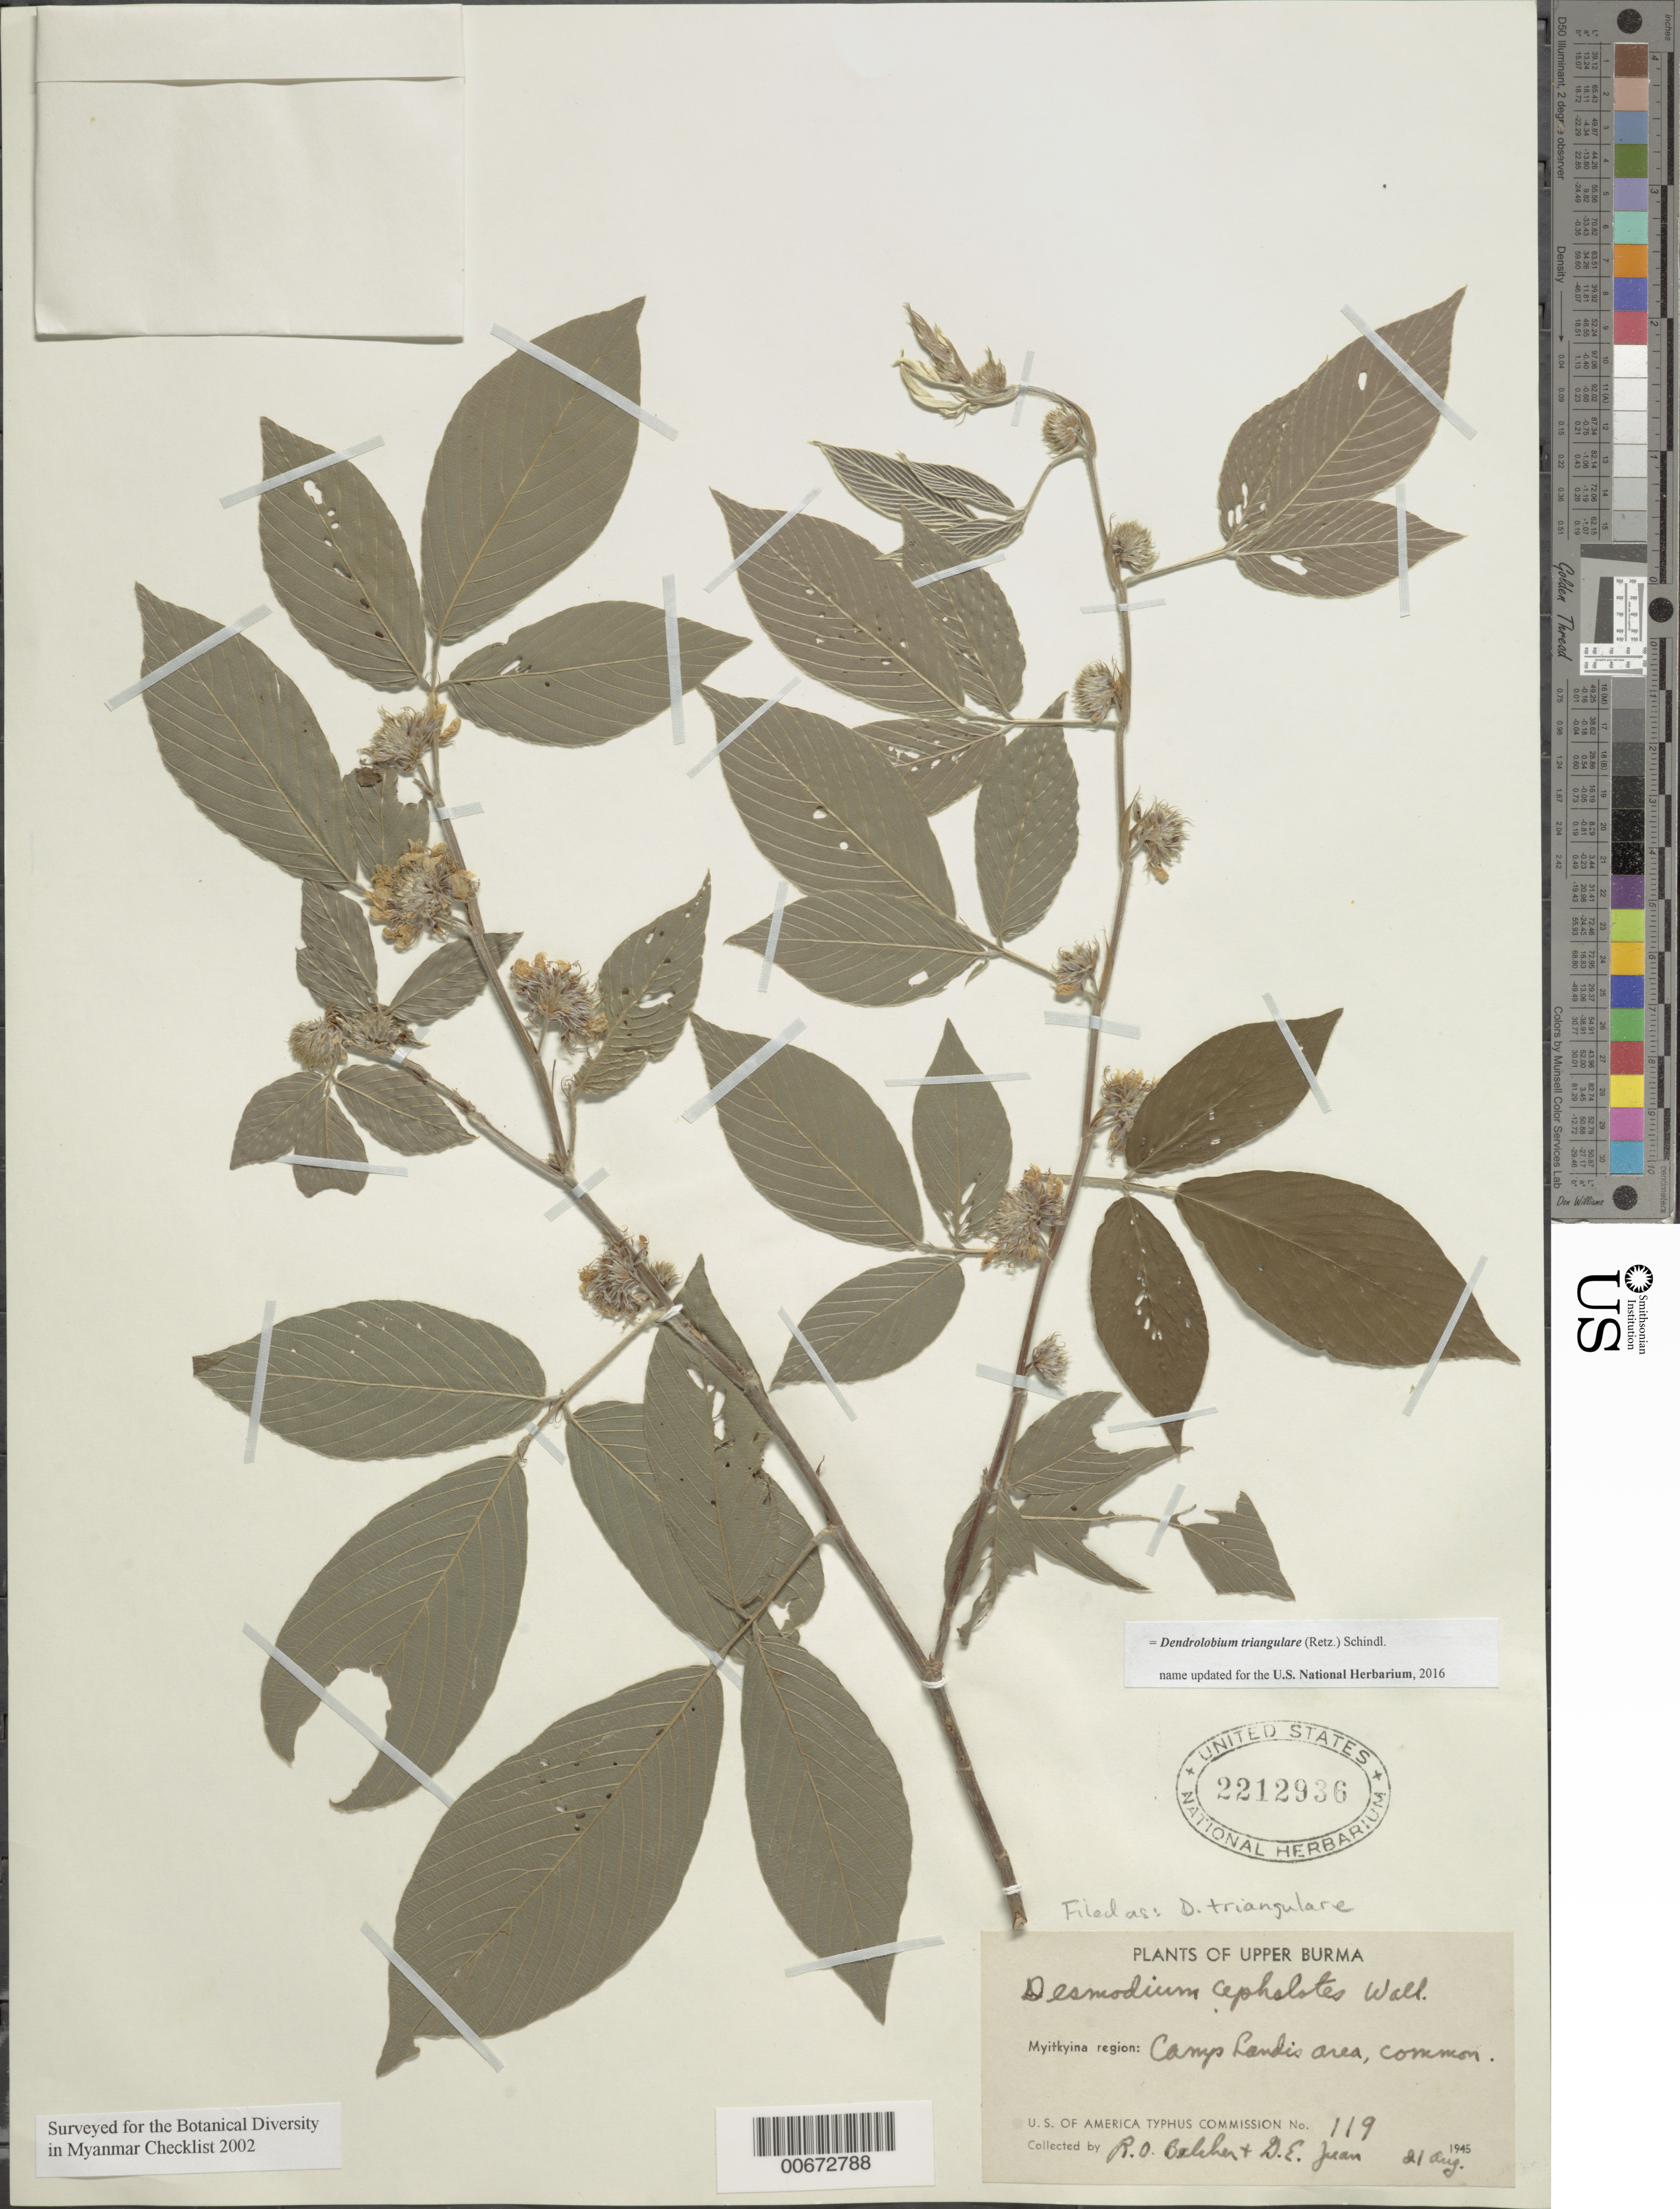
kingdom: Plantae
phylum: Tracheophyta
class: Magnoliopsida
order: Fabales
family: Fabaceae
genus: Dendrolobium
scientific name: Dendrolobium triangulare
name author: (Retz.) Schindl.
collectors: R. Belcher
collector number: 119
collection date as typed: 21 Aug 1945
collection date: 1945-08-21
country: Myanmar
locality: Myitkyina region, Camp Landis area.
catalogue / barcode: US 2212936